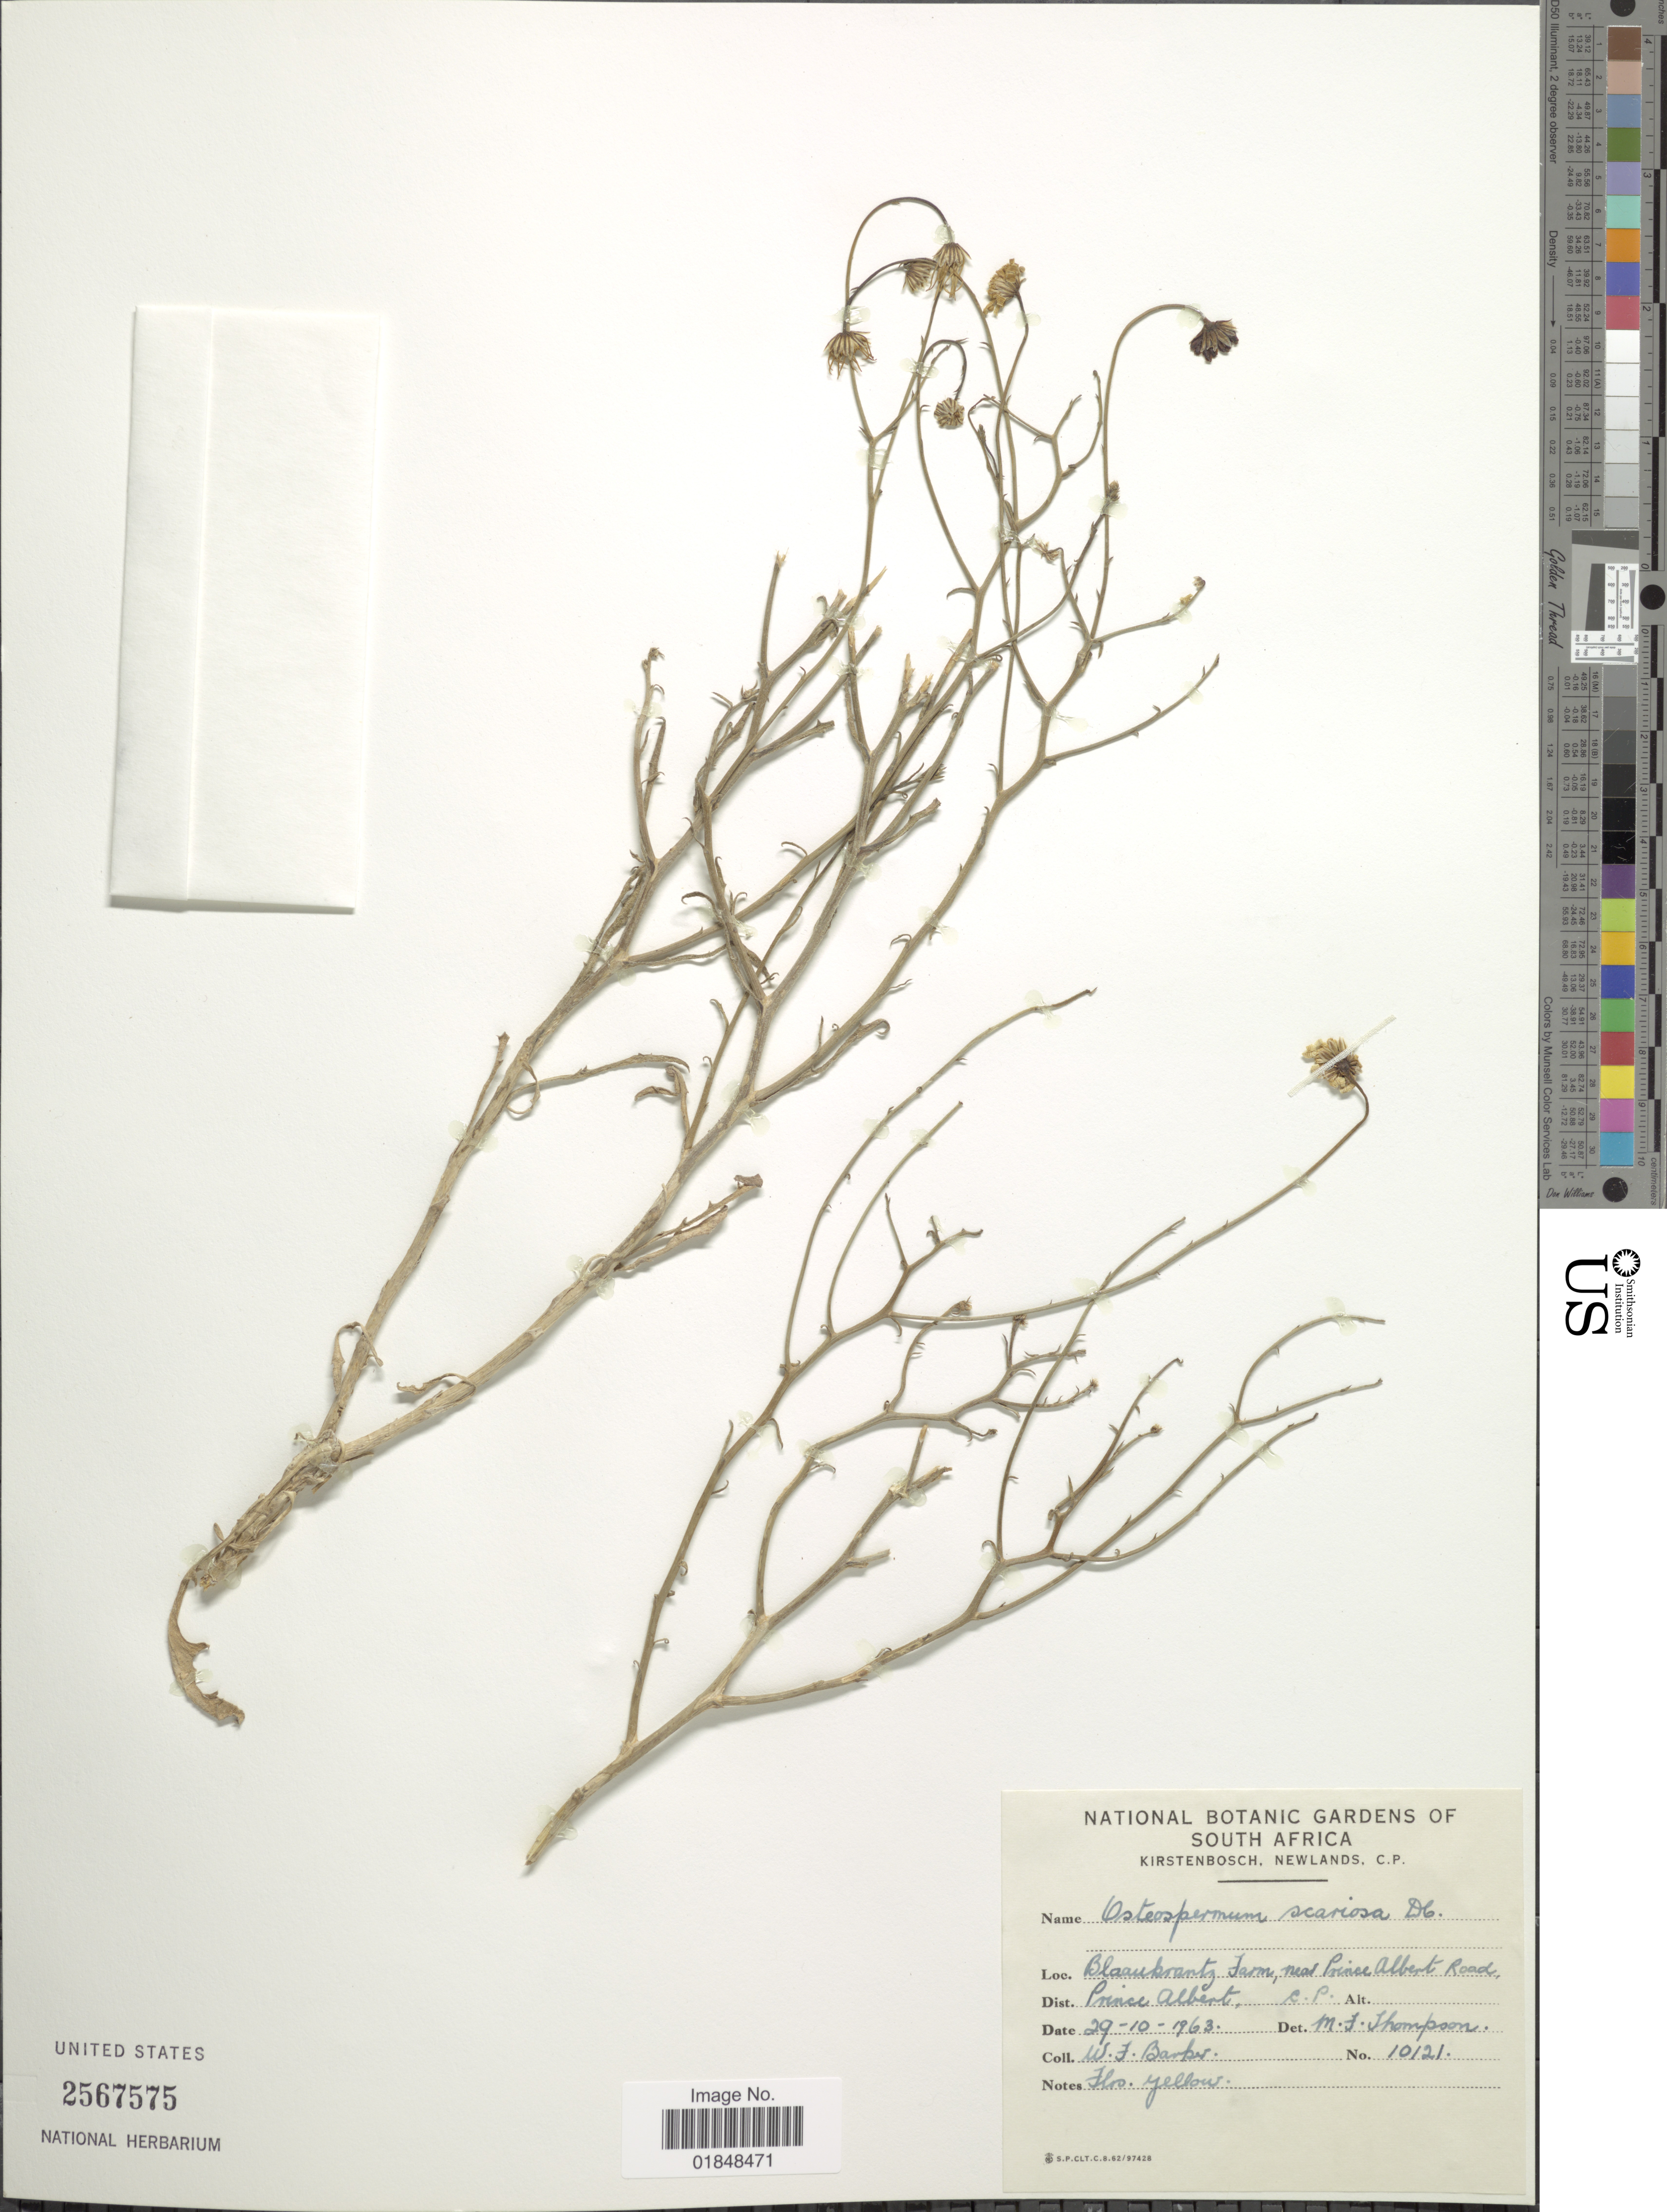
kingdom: Plantae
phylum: Tracheophyta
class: Magnoliopsida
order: Asterales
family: Asteraceae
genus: Osteospermum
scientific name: Osteospermum scariosum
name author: DC.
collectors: W. F. Barker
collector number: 10121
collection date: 1963-10-29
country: South Africa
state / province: Western Cape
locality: Blaaukrantz Farm, near Prince Albert Road. Dist. Prince Albert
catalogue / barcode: US 2567575